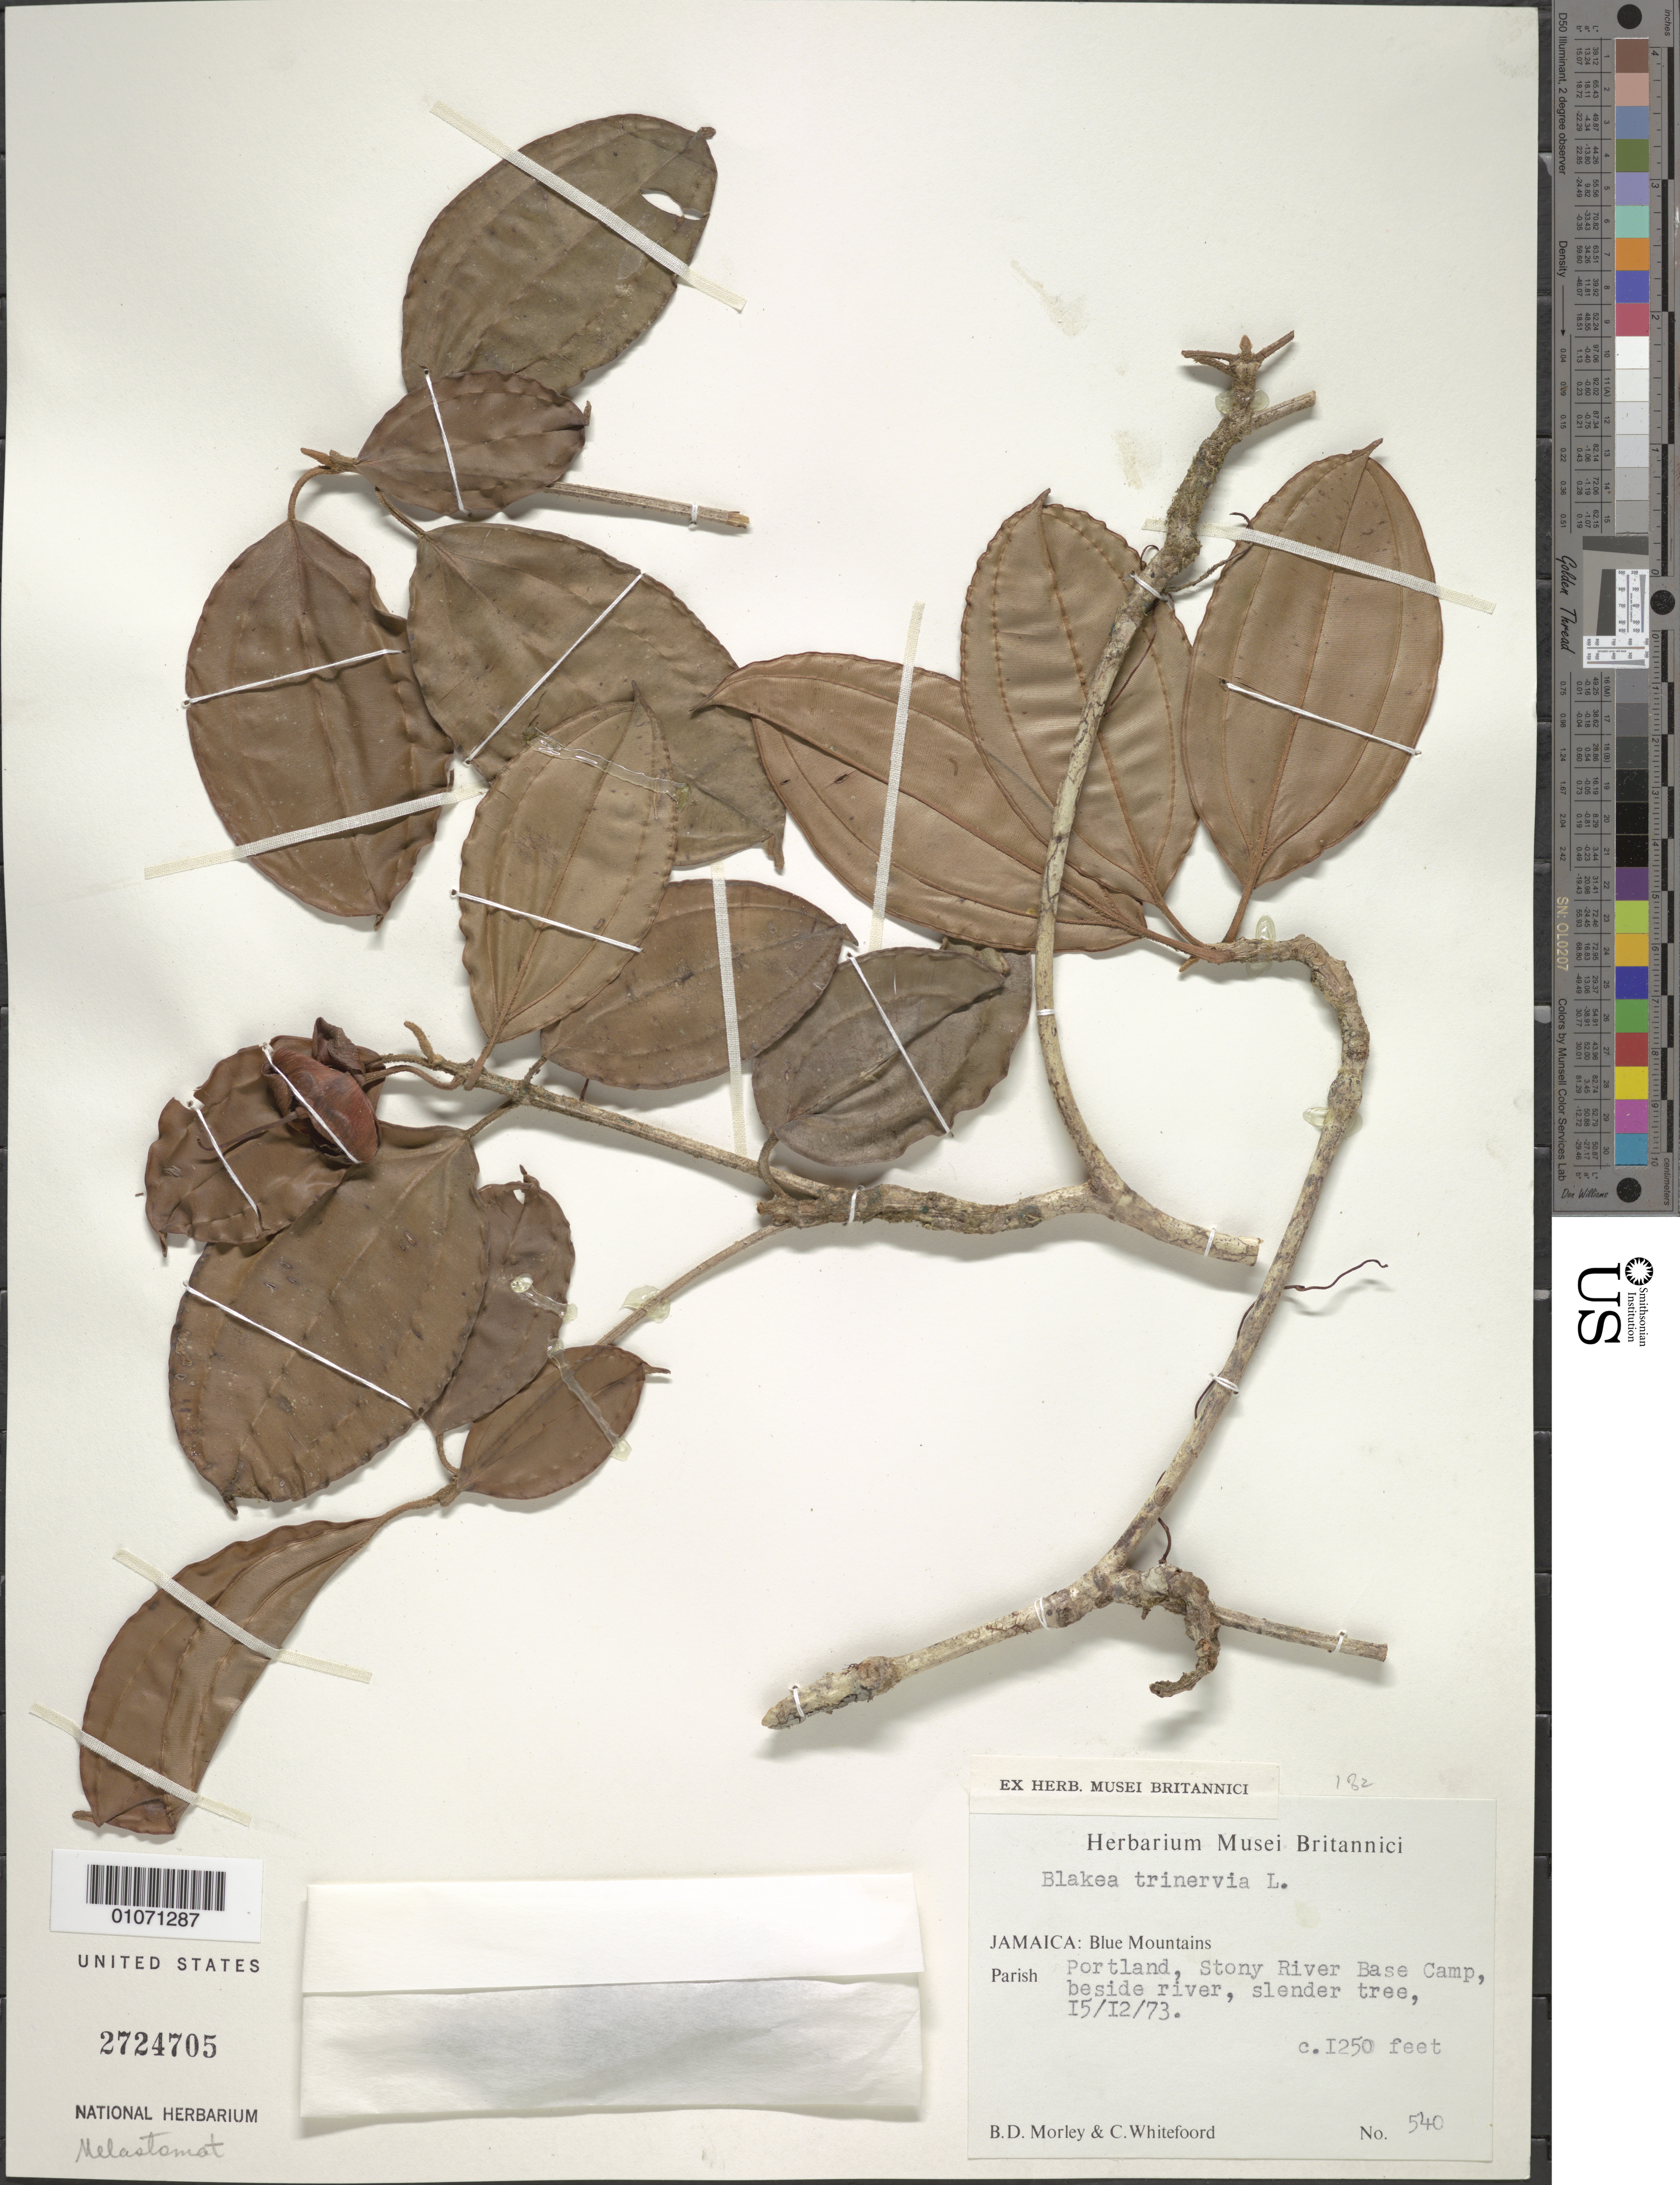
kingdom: Plantae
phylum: Tracheophyta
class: Magnoliopsida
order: Myrtales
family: Melastomataceae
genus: Blakea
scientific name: Blakea trinervia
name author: L.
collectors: B. D. Morley & C. Whitefoord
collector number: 540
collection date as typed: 15 Dec 1973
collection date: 1973-12-15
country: Jamaica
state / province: Portland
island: Jamaica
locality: Blue Mountains, Stony River Base Camp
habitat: Beside river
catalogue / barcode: US 2724705